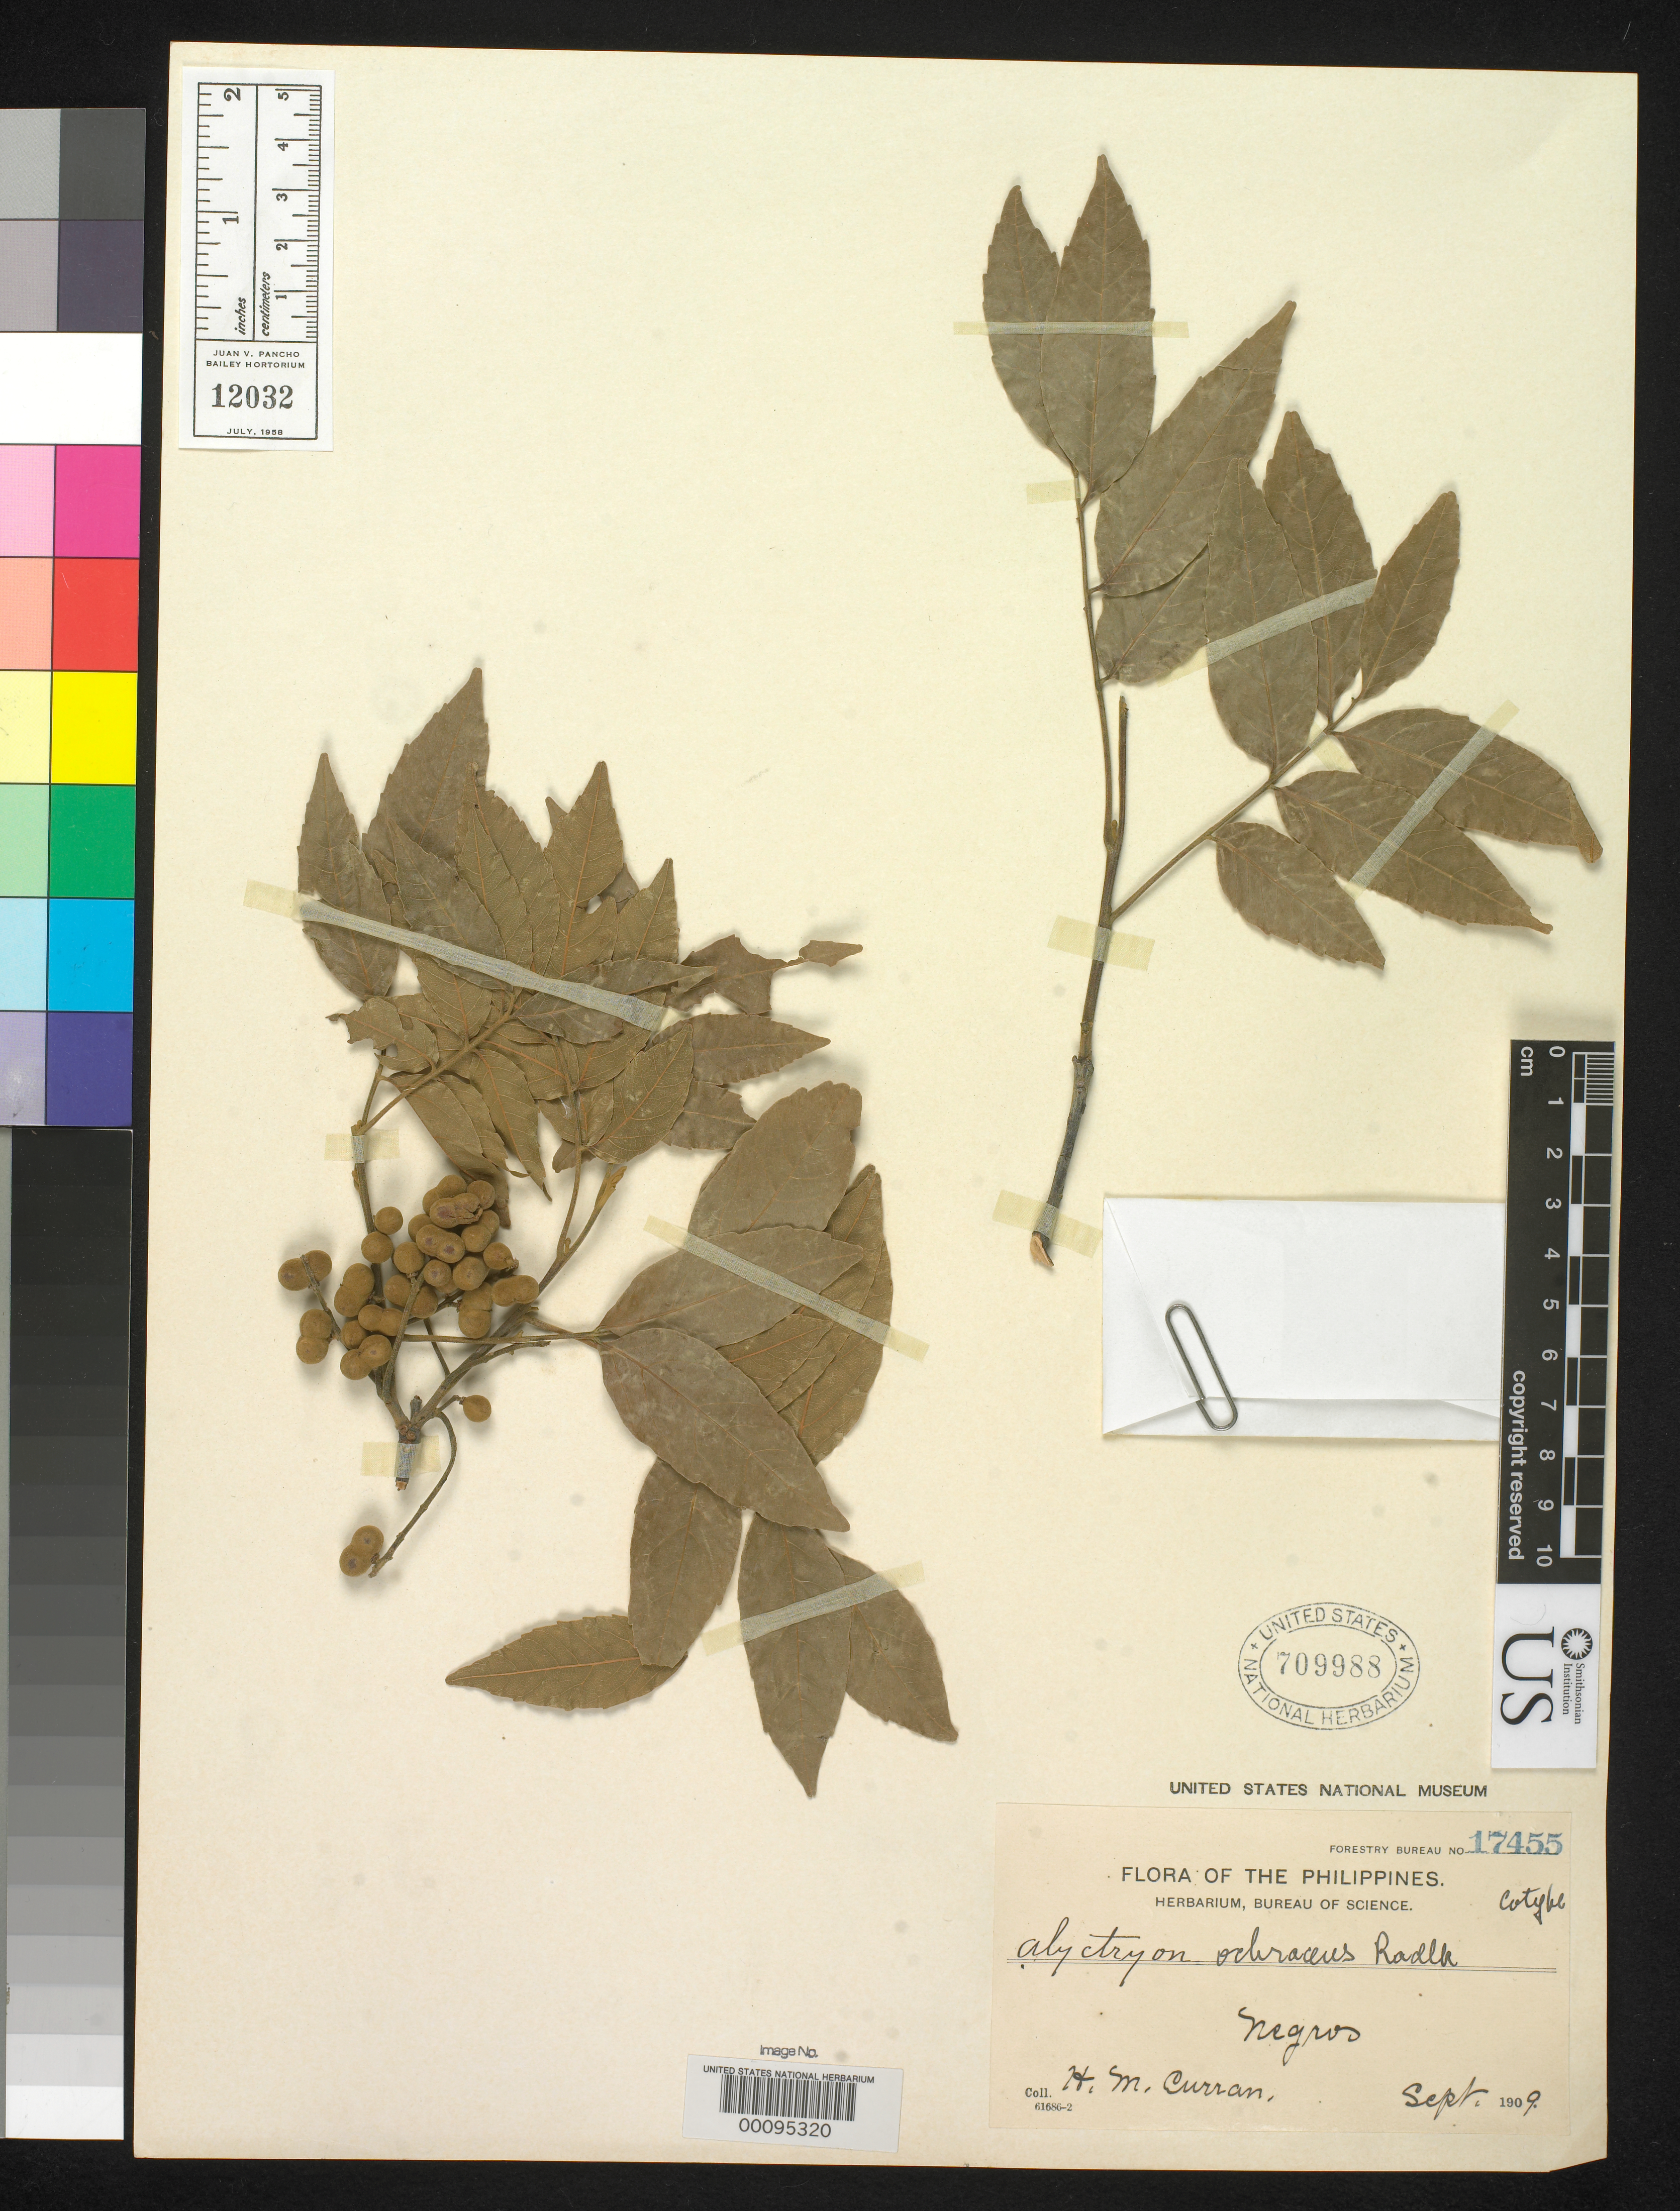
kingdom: Plantae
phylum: Tracheophyta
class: Magnoliopsida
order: Sapindales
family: Sapindaceae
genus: Alectryon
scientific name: Alectryon ochraceus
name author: Radlk.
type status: Isotype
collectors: H. M. Curran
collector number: For. Bur. 17455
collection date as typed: Sep 1909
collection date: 1909-09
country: Philippines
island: Negros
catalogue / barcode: US 709988